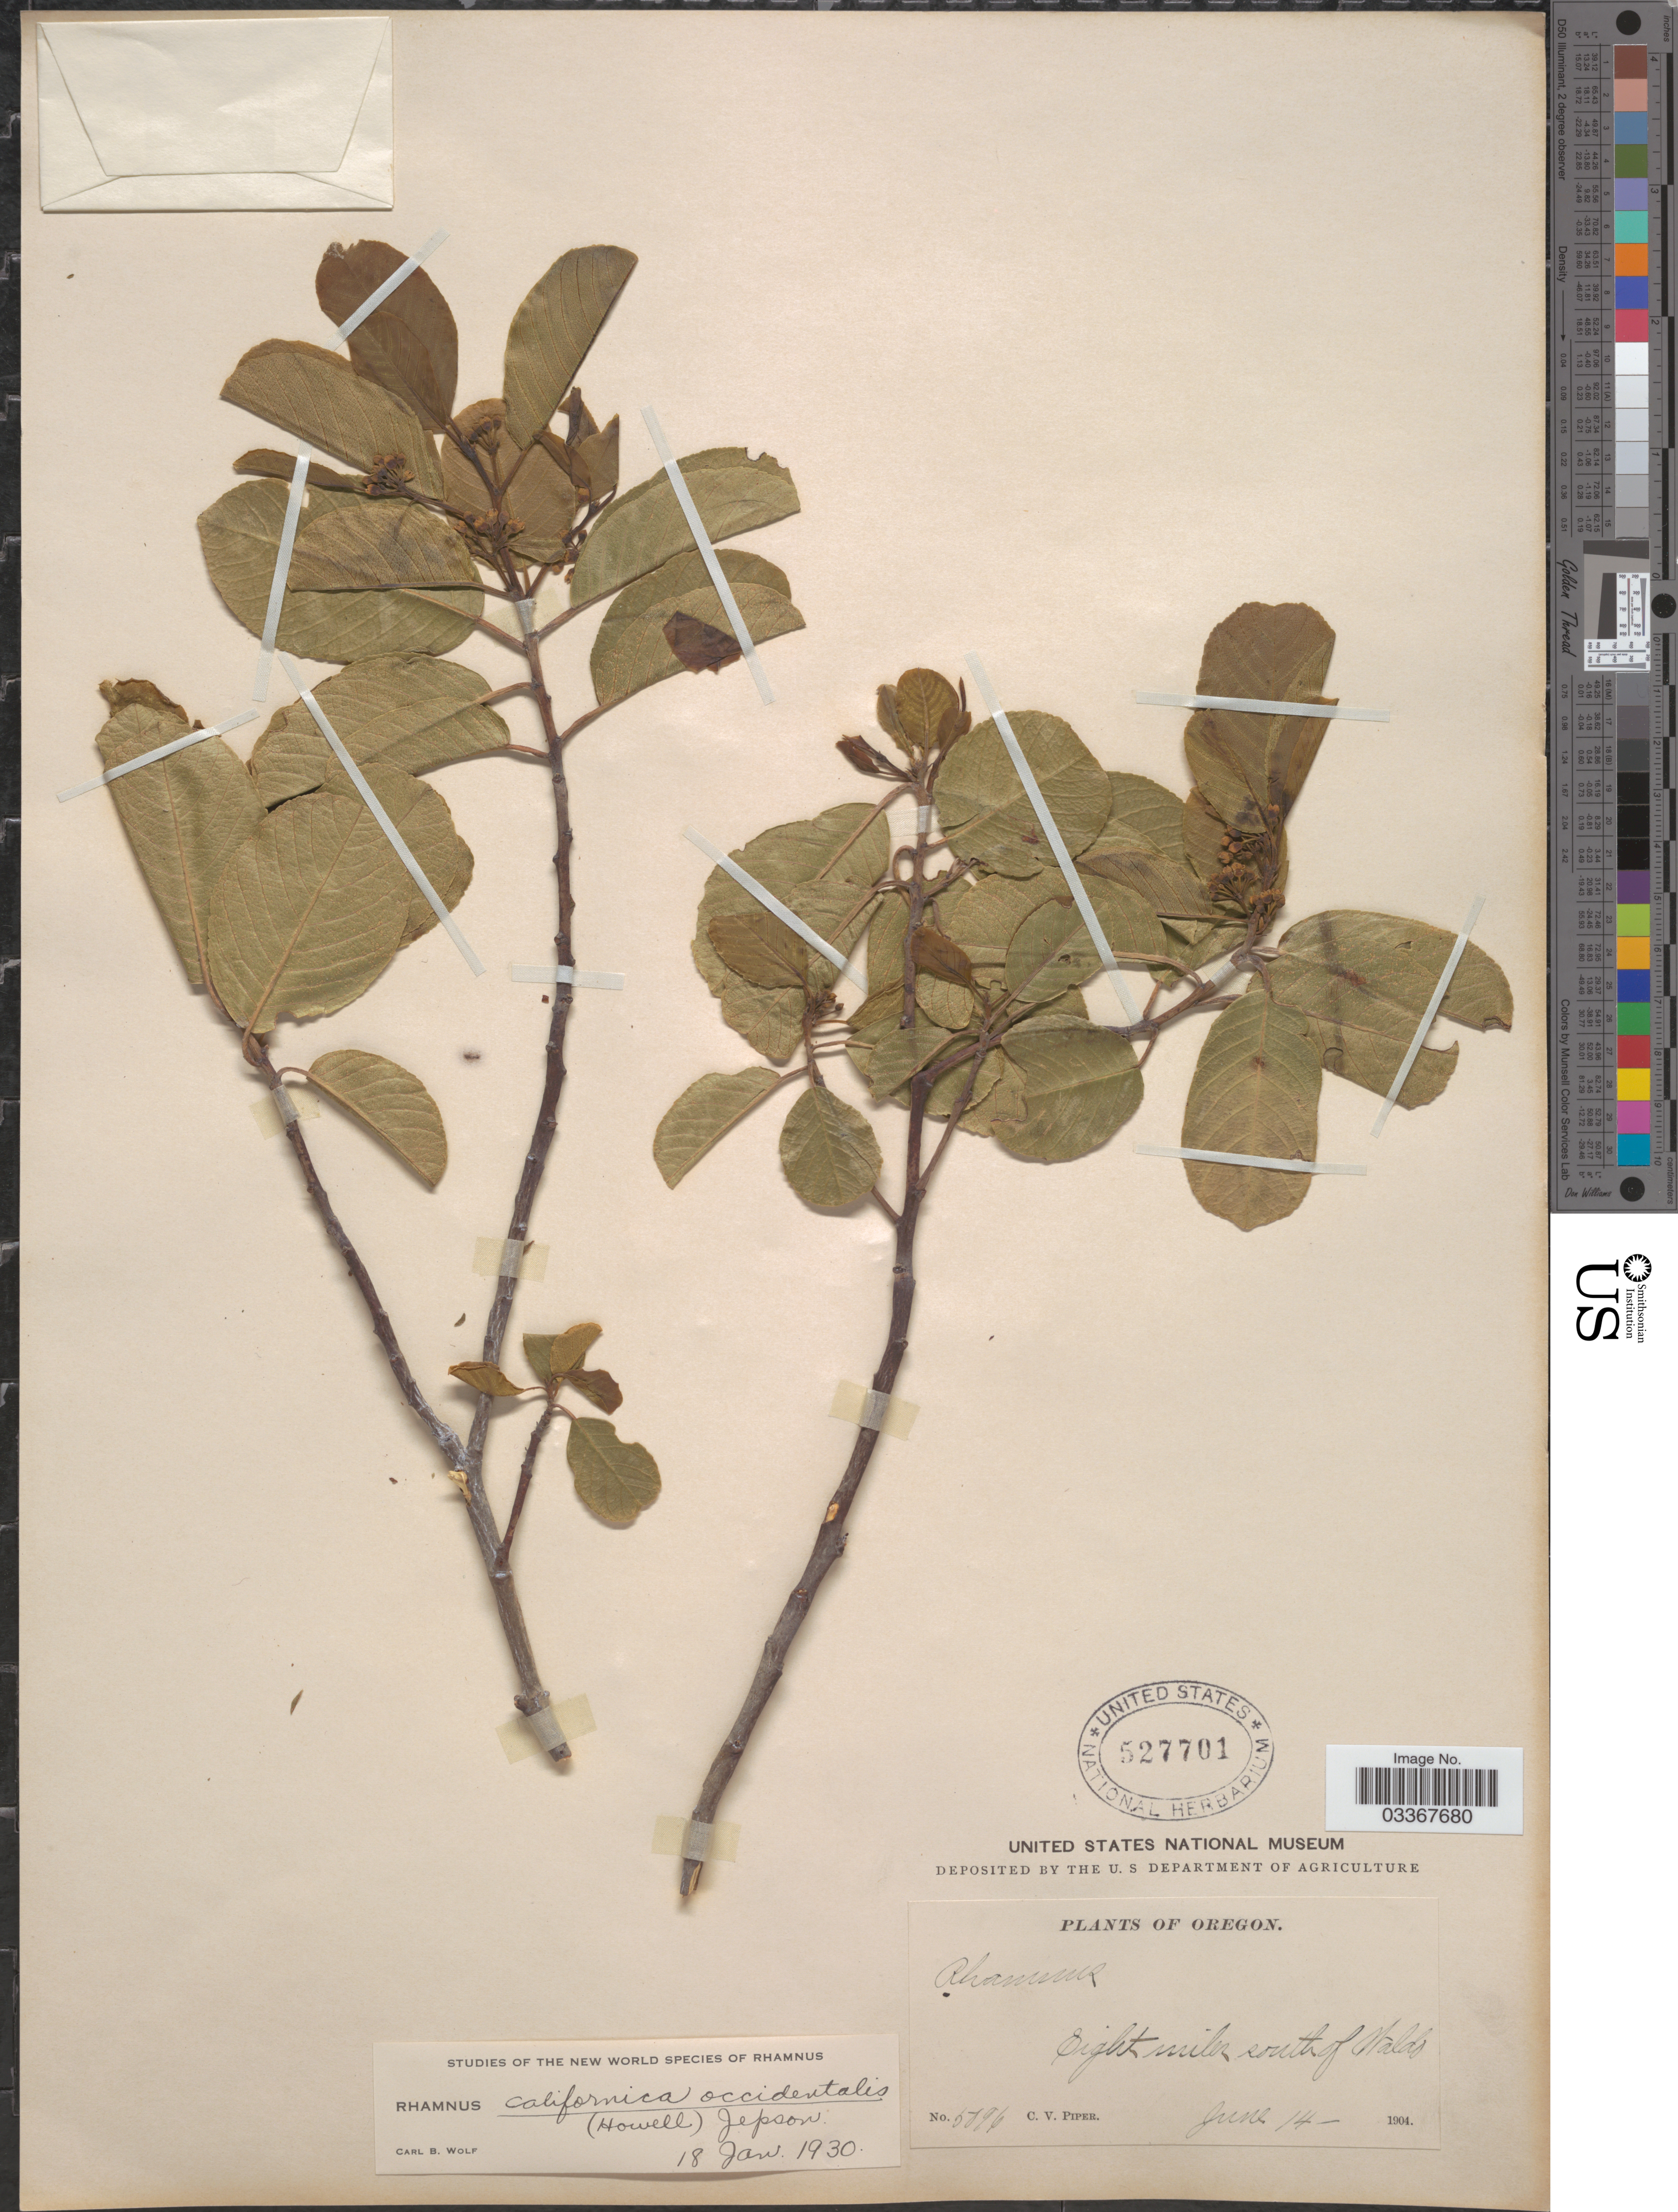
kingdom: Plantae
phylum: Tracheophyta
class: Magnoliopsida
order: Rosales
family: Rhamnaceae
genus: Frangula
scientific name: Frangula californica subsp. occidentalis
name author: (Howell) Kartesz & Gandhi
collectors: C. V. Piper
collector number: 5896*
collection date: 1904-06-14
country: United States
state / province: Oregon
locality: Eight miles south of Waldo.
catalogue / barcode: US 527701